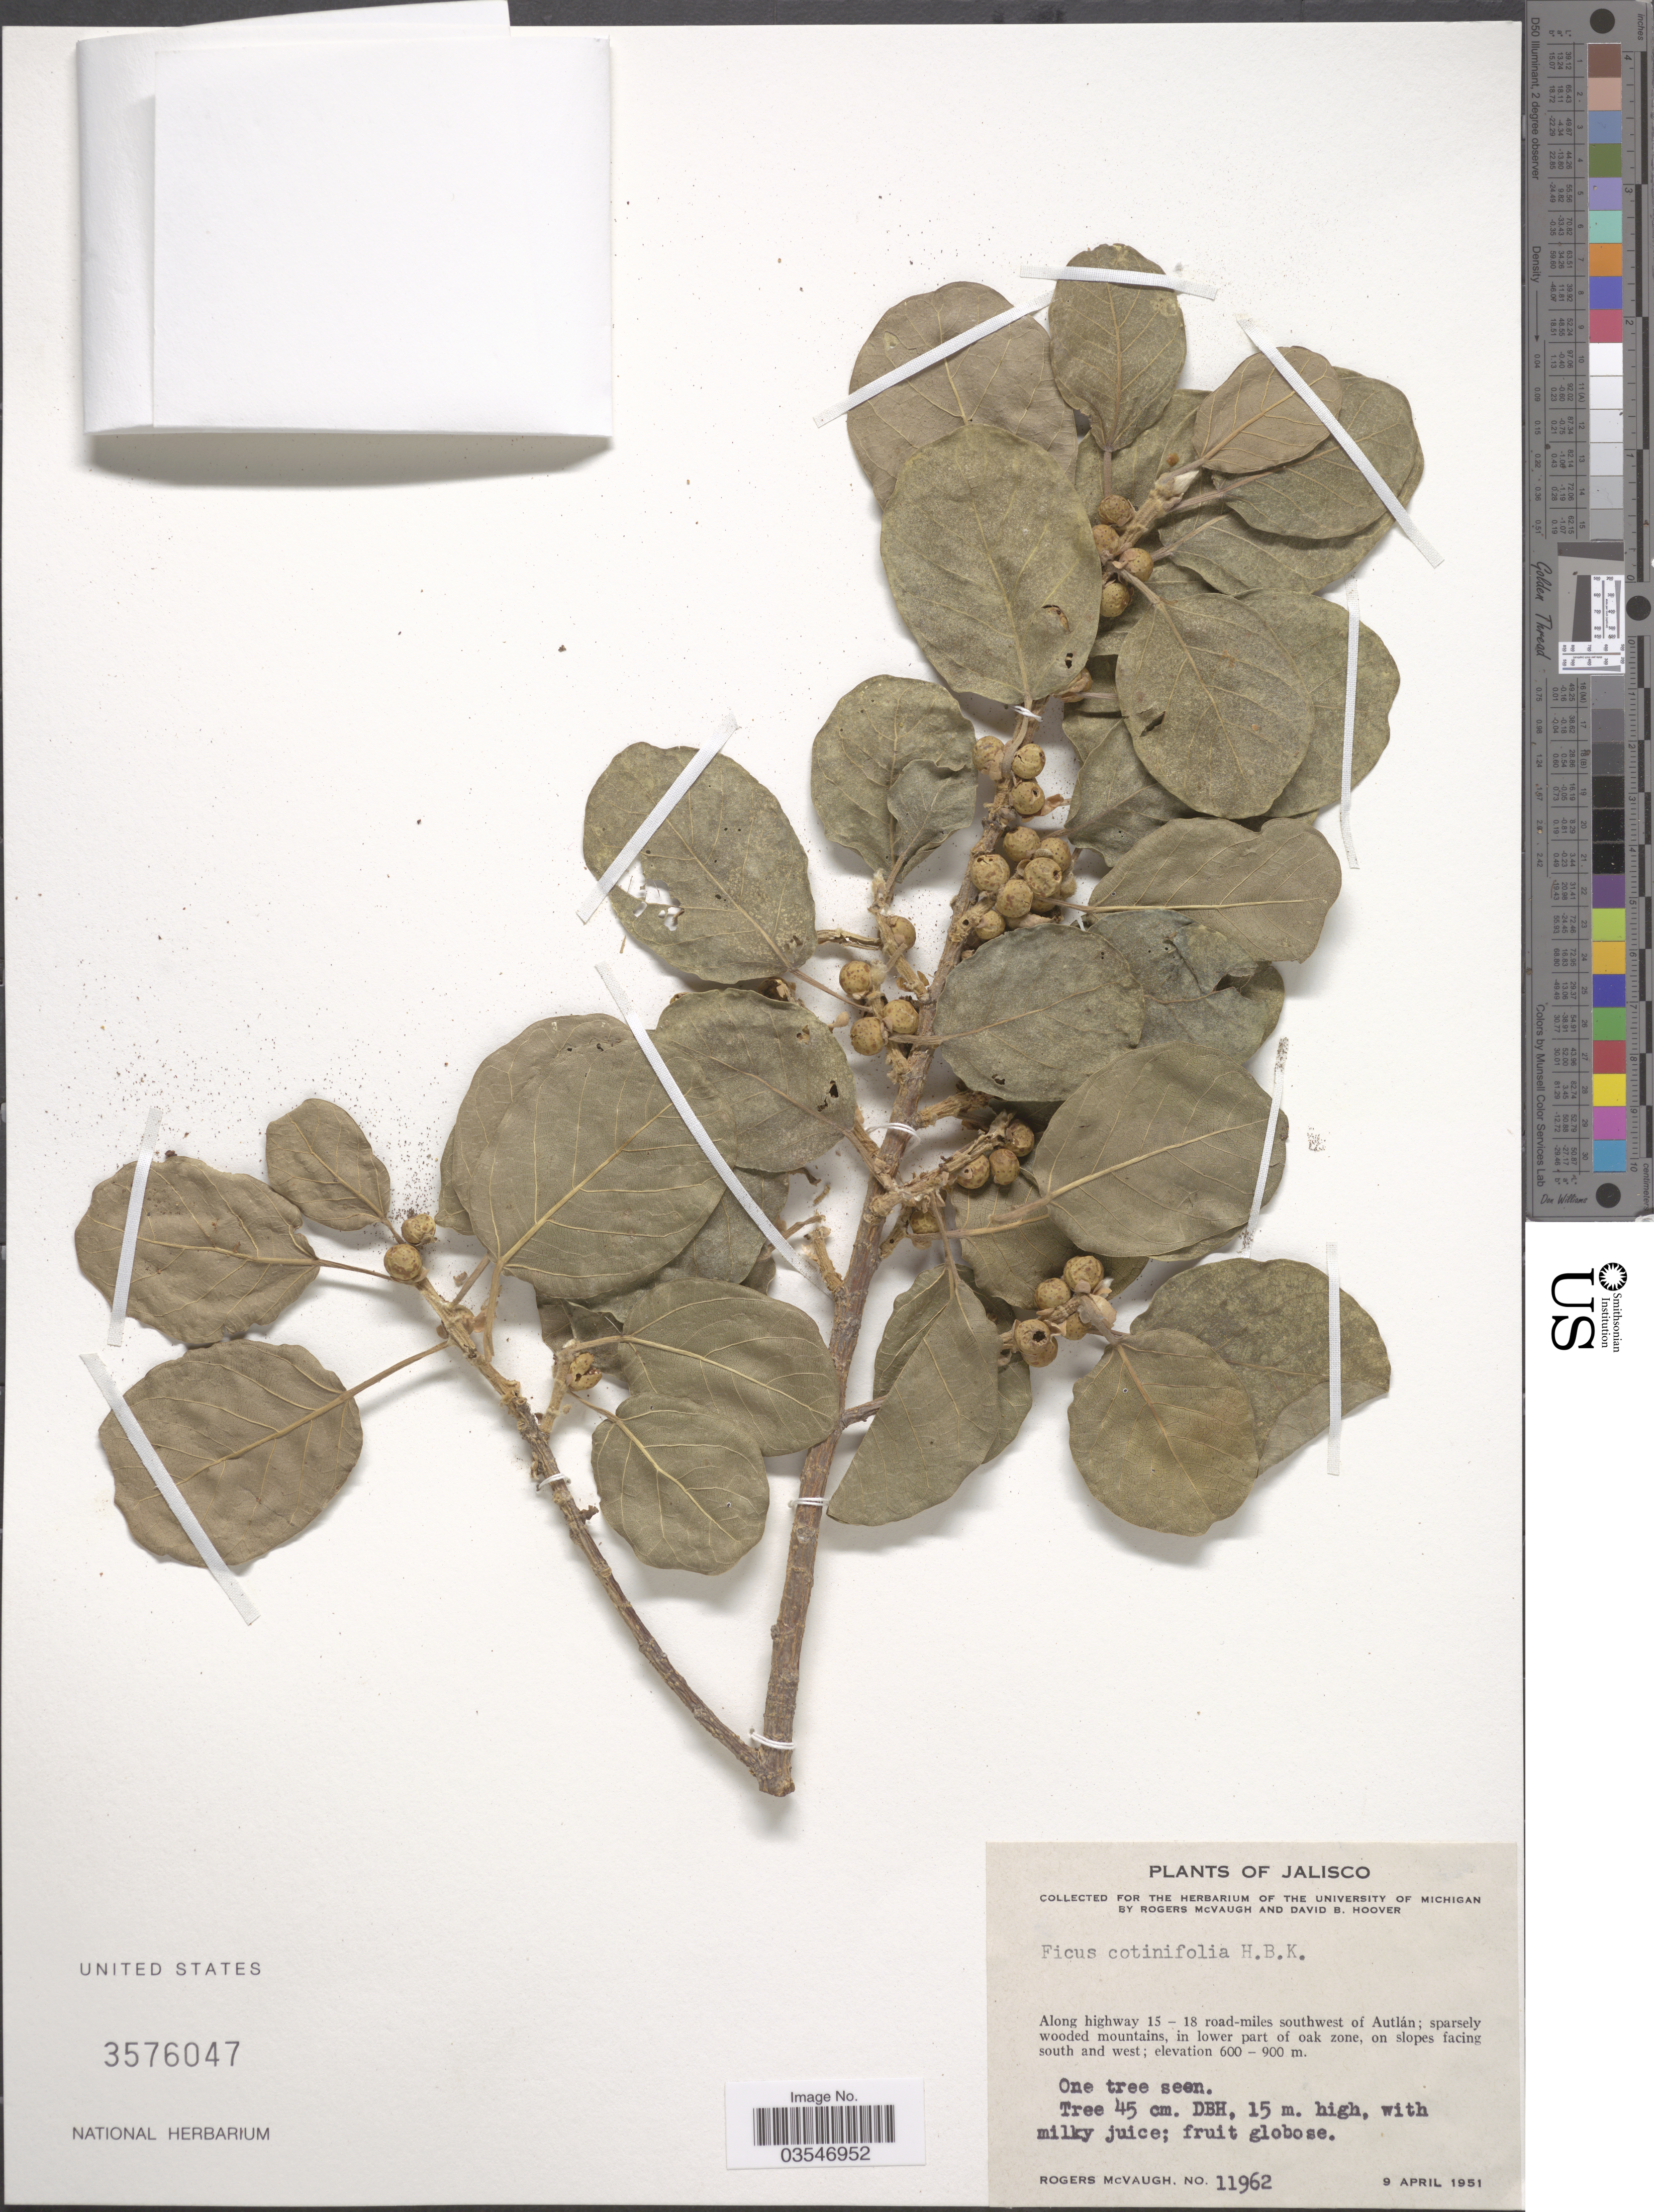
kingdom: Plantae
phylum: Tracheophyta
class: Magnoliopsida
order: Rosales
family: Moraceae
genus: Ficus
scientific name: Ficus cotinifolia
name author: Kunth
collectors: R. McVaugh & D. B. Hoover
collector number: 11962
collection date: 1951-04-09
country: Mexico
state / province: Jalisco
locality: Along highway 15-18 road-miles southwest of Autlán.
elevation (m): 600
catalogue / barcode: US 2576047